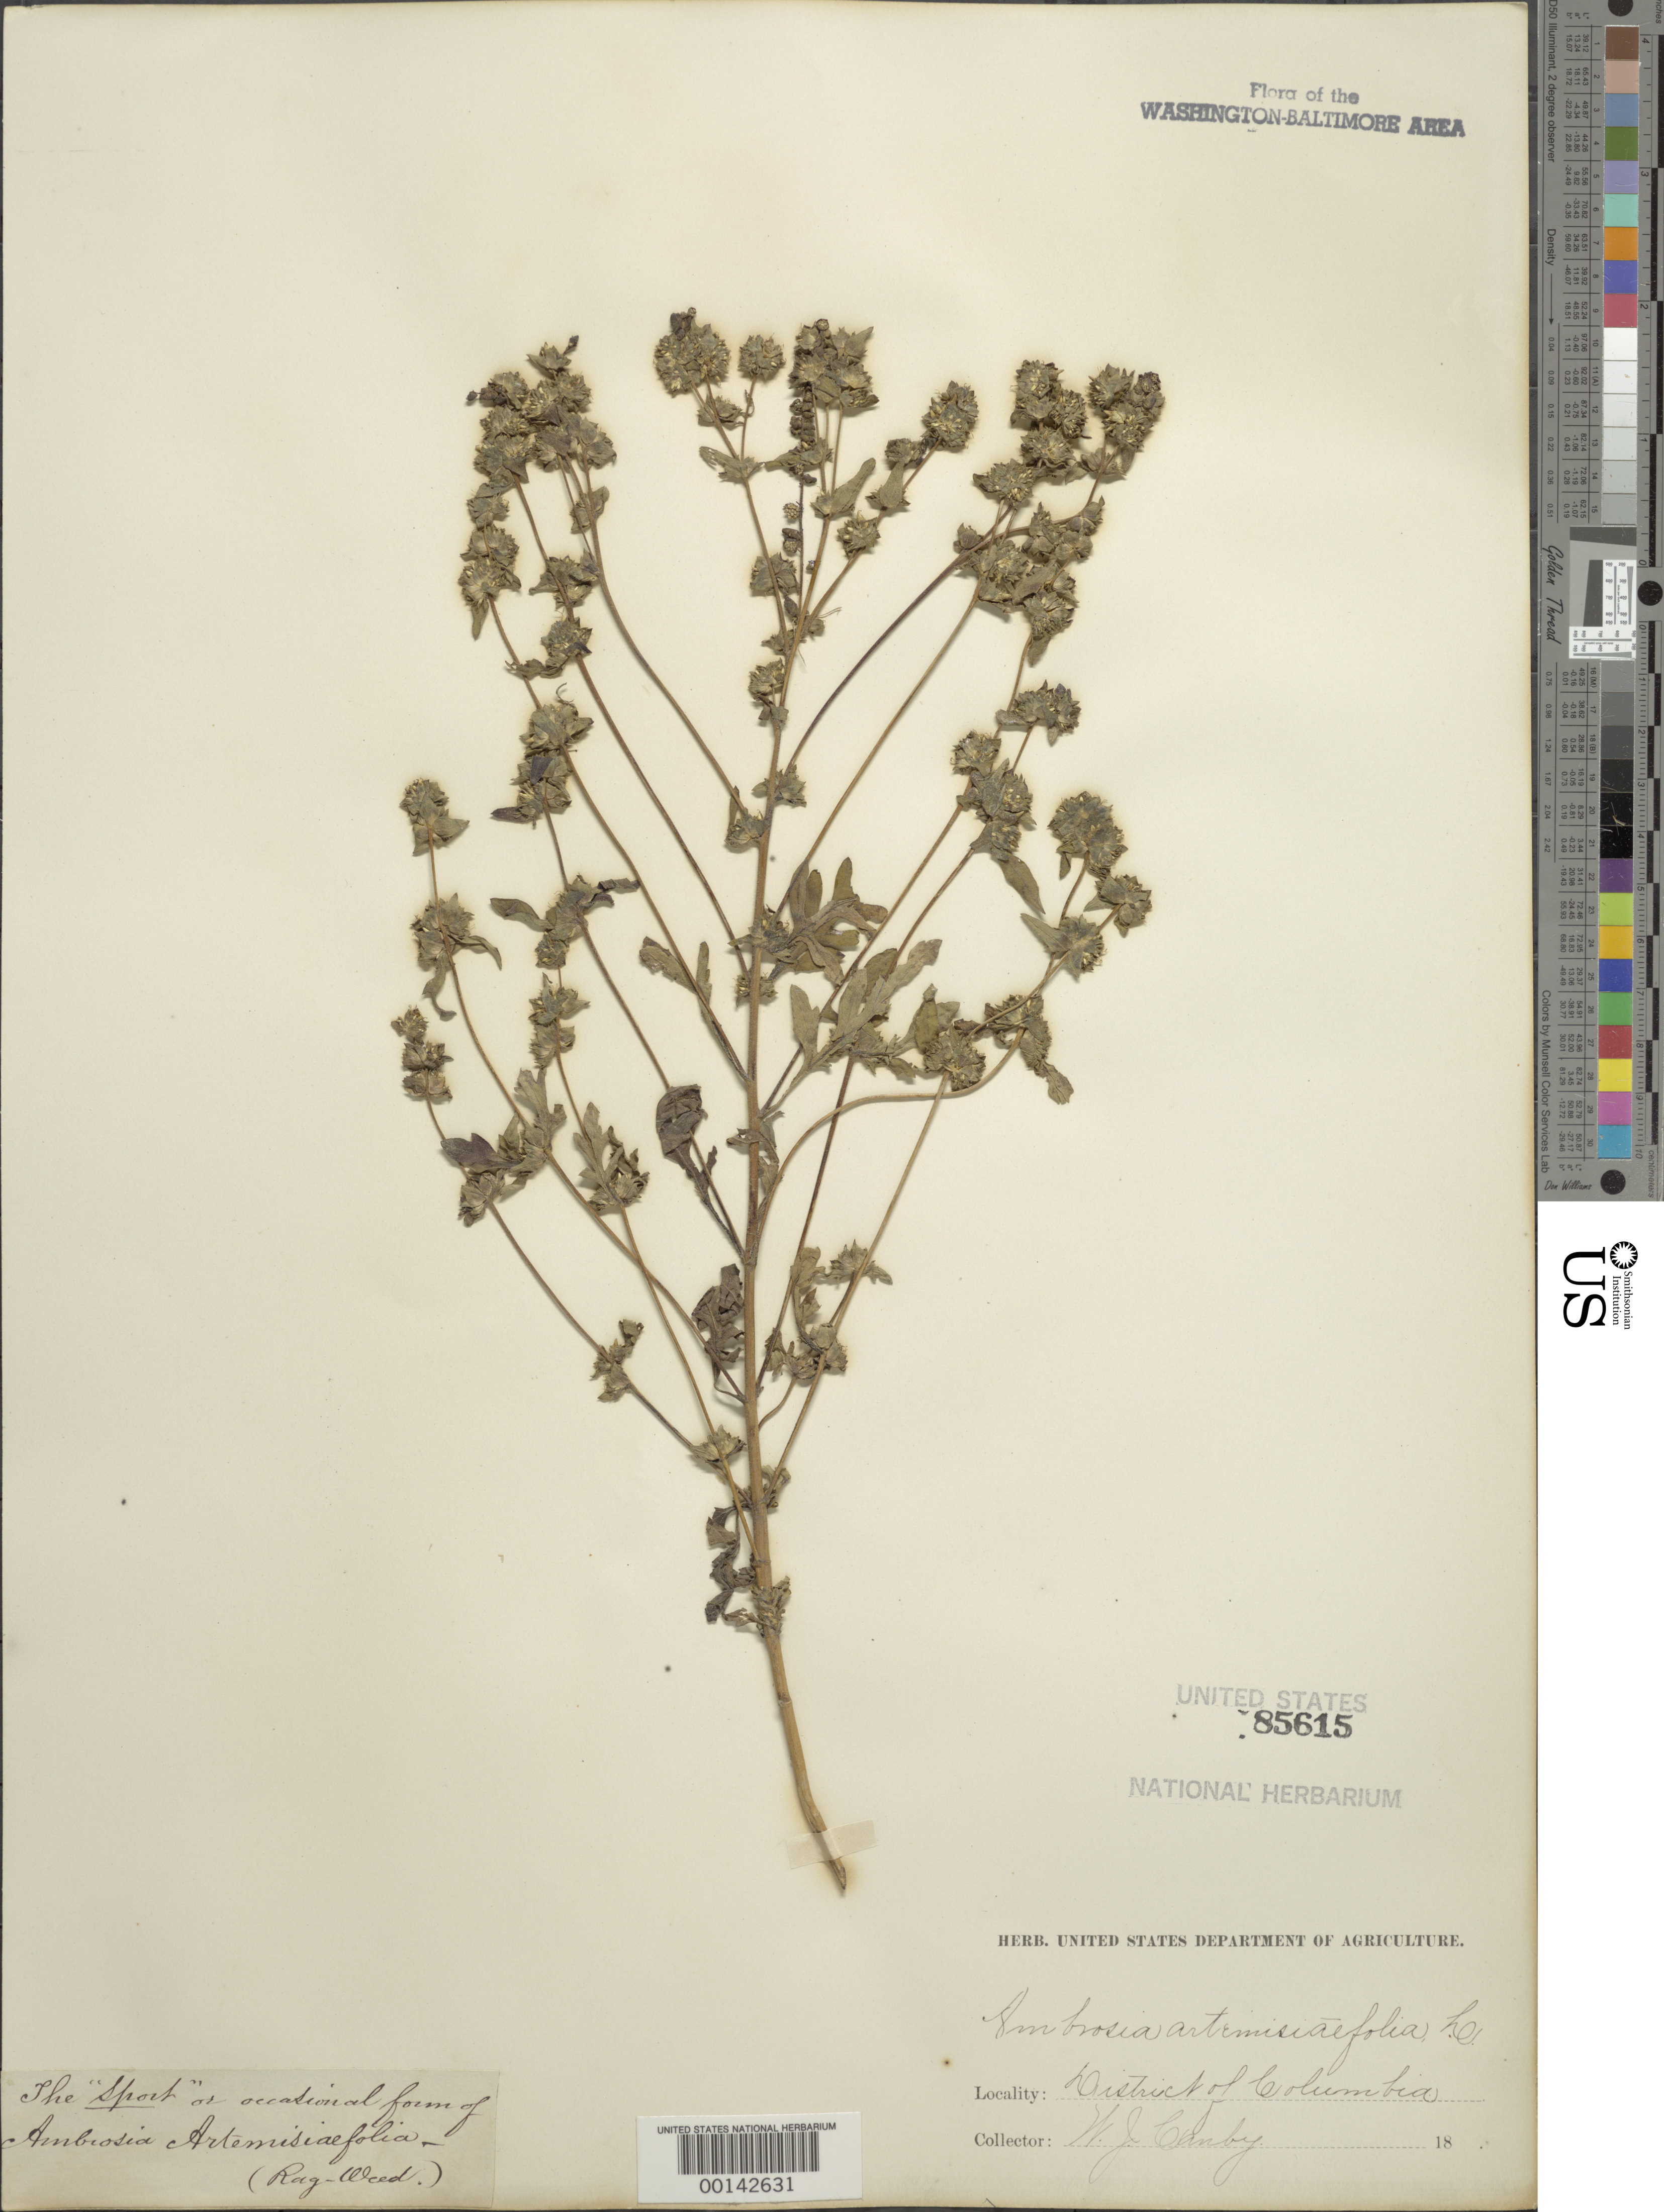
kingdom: Plantae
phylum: Tracheophyta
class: Magnoliopsida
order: Asterales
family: Asteraceae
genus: Ambrosia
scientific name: Ambrosia artemisiifolia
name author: L.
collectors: W. Canby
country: United States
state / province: District of Columbia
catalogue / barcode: US 85615